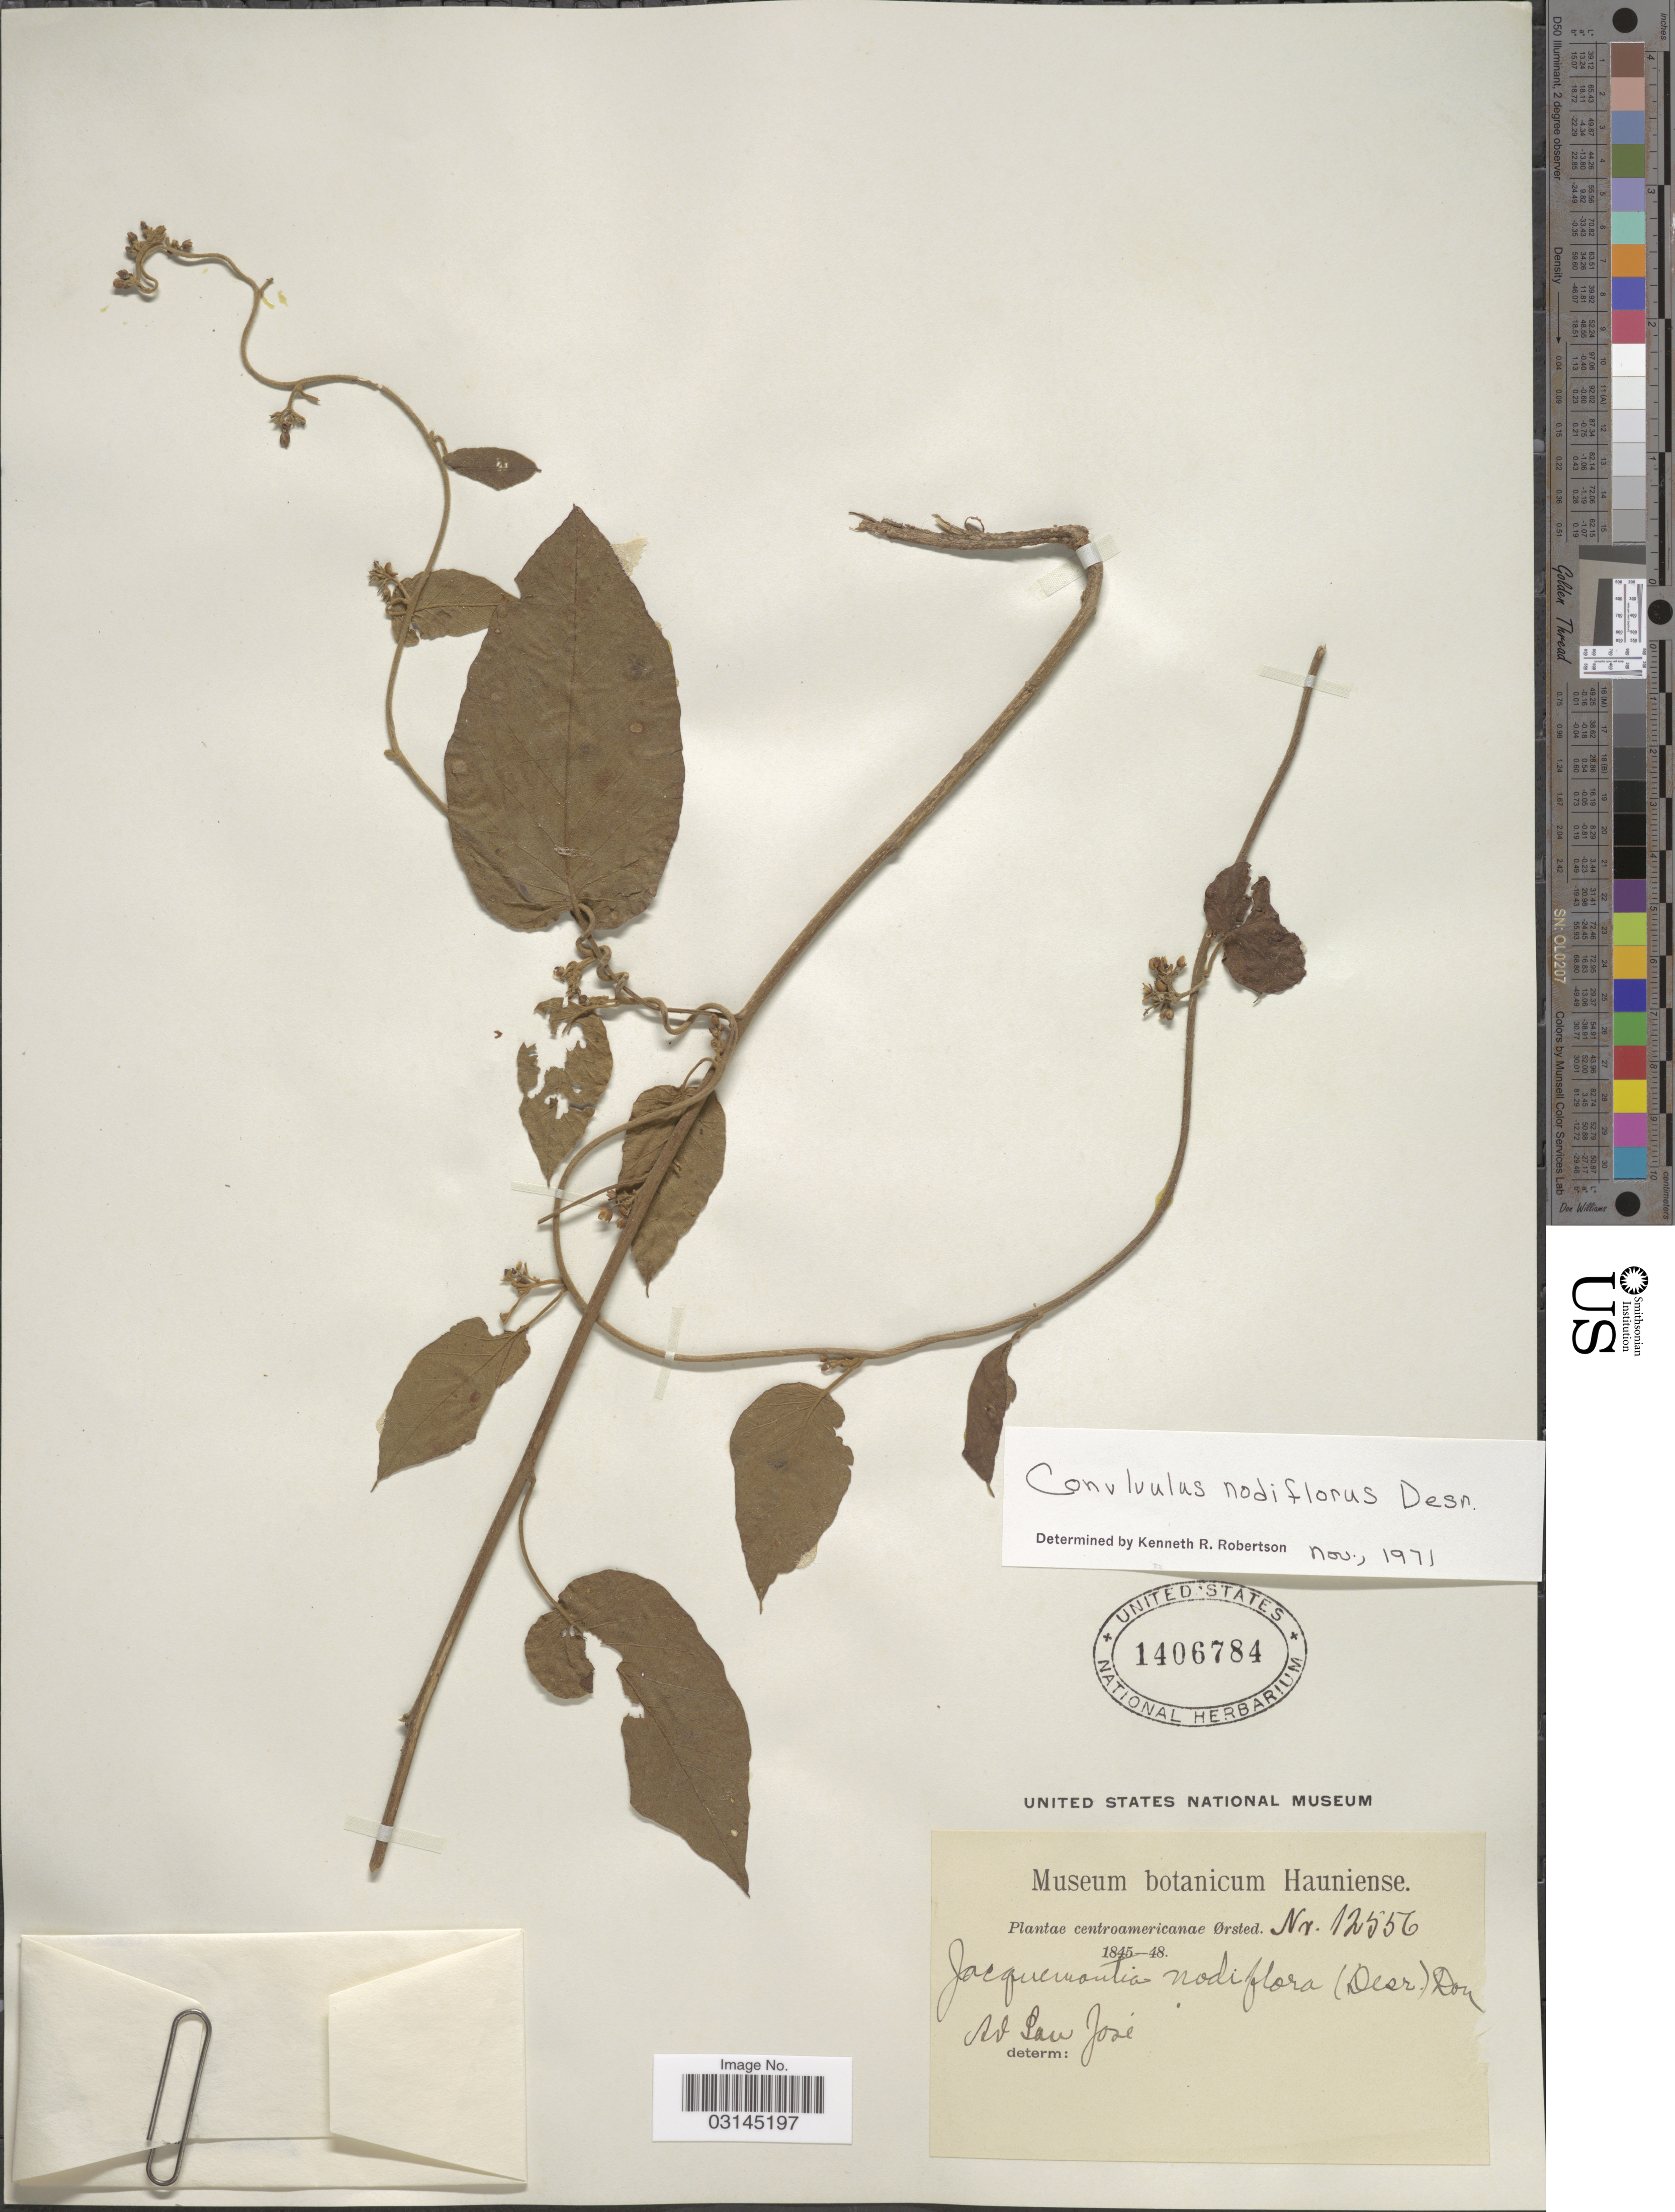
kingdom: Plantae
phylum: Tracheophyta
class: Magnoliopsida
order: Solanales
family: Convolvulaceae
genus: Convolvulus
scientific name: Convolvulus nodiflorus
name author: Desr.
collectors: Ørsted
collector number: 12556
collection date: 1845/1848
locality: Centroamericanae, SV [interpreted] San José.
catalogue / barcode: US 1406784